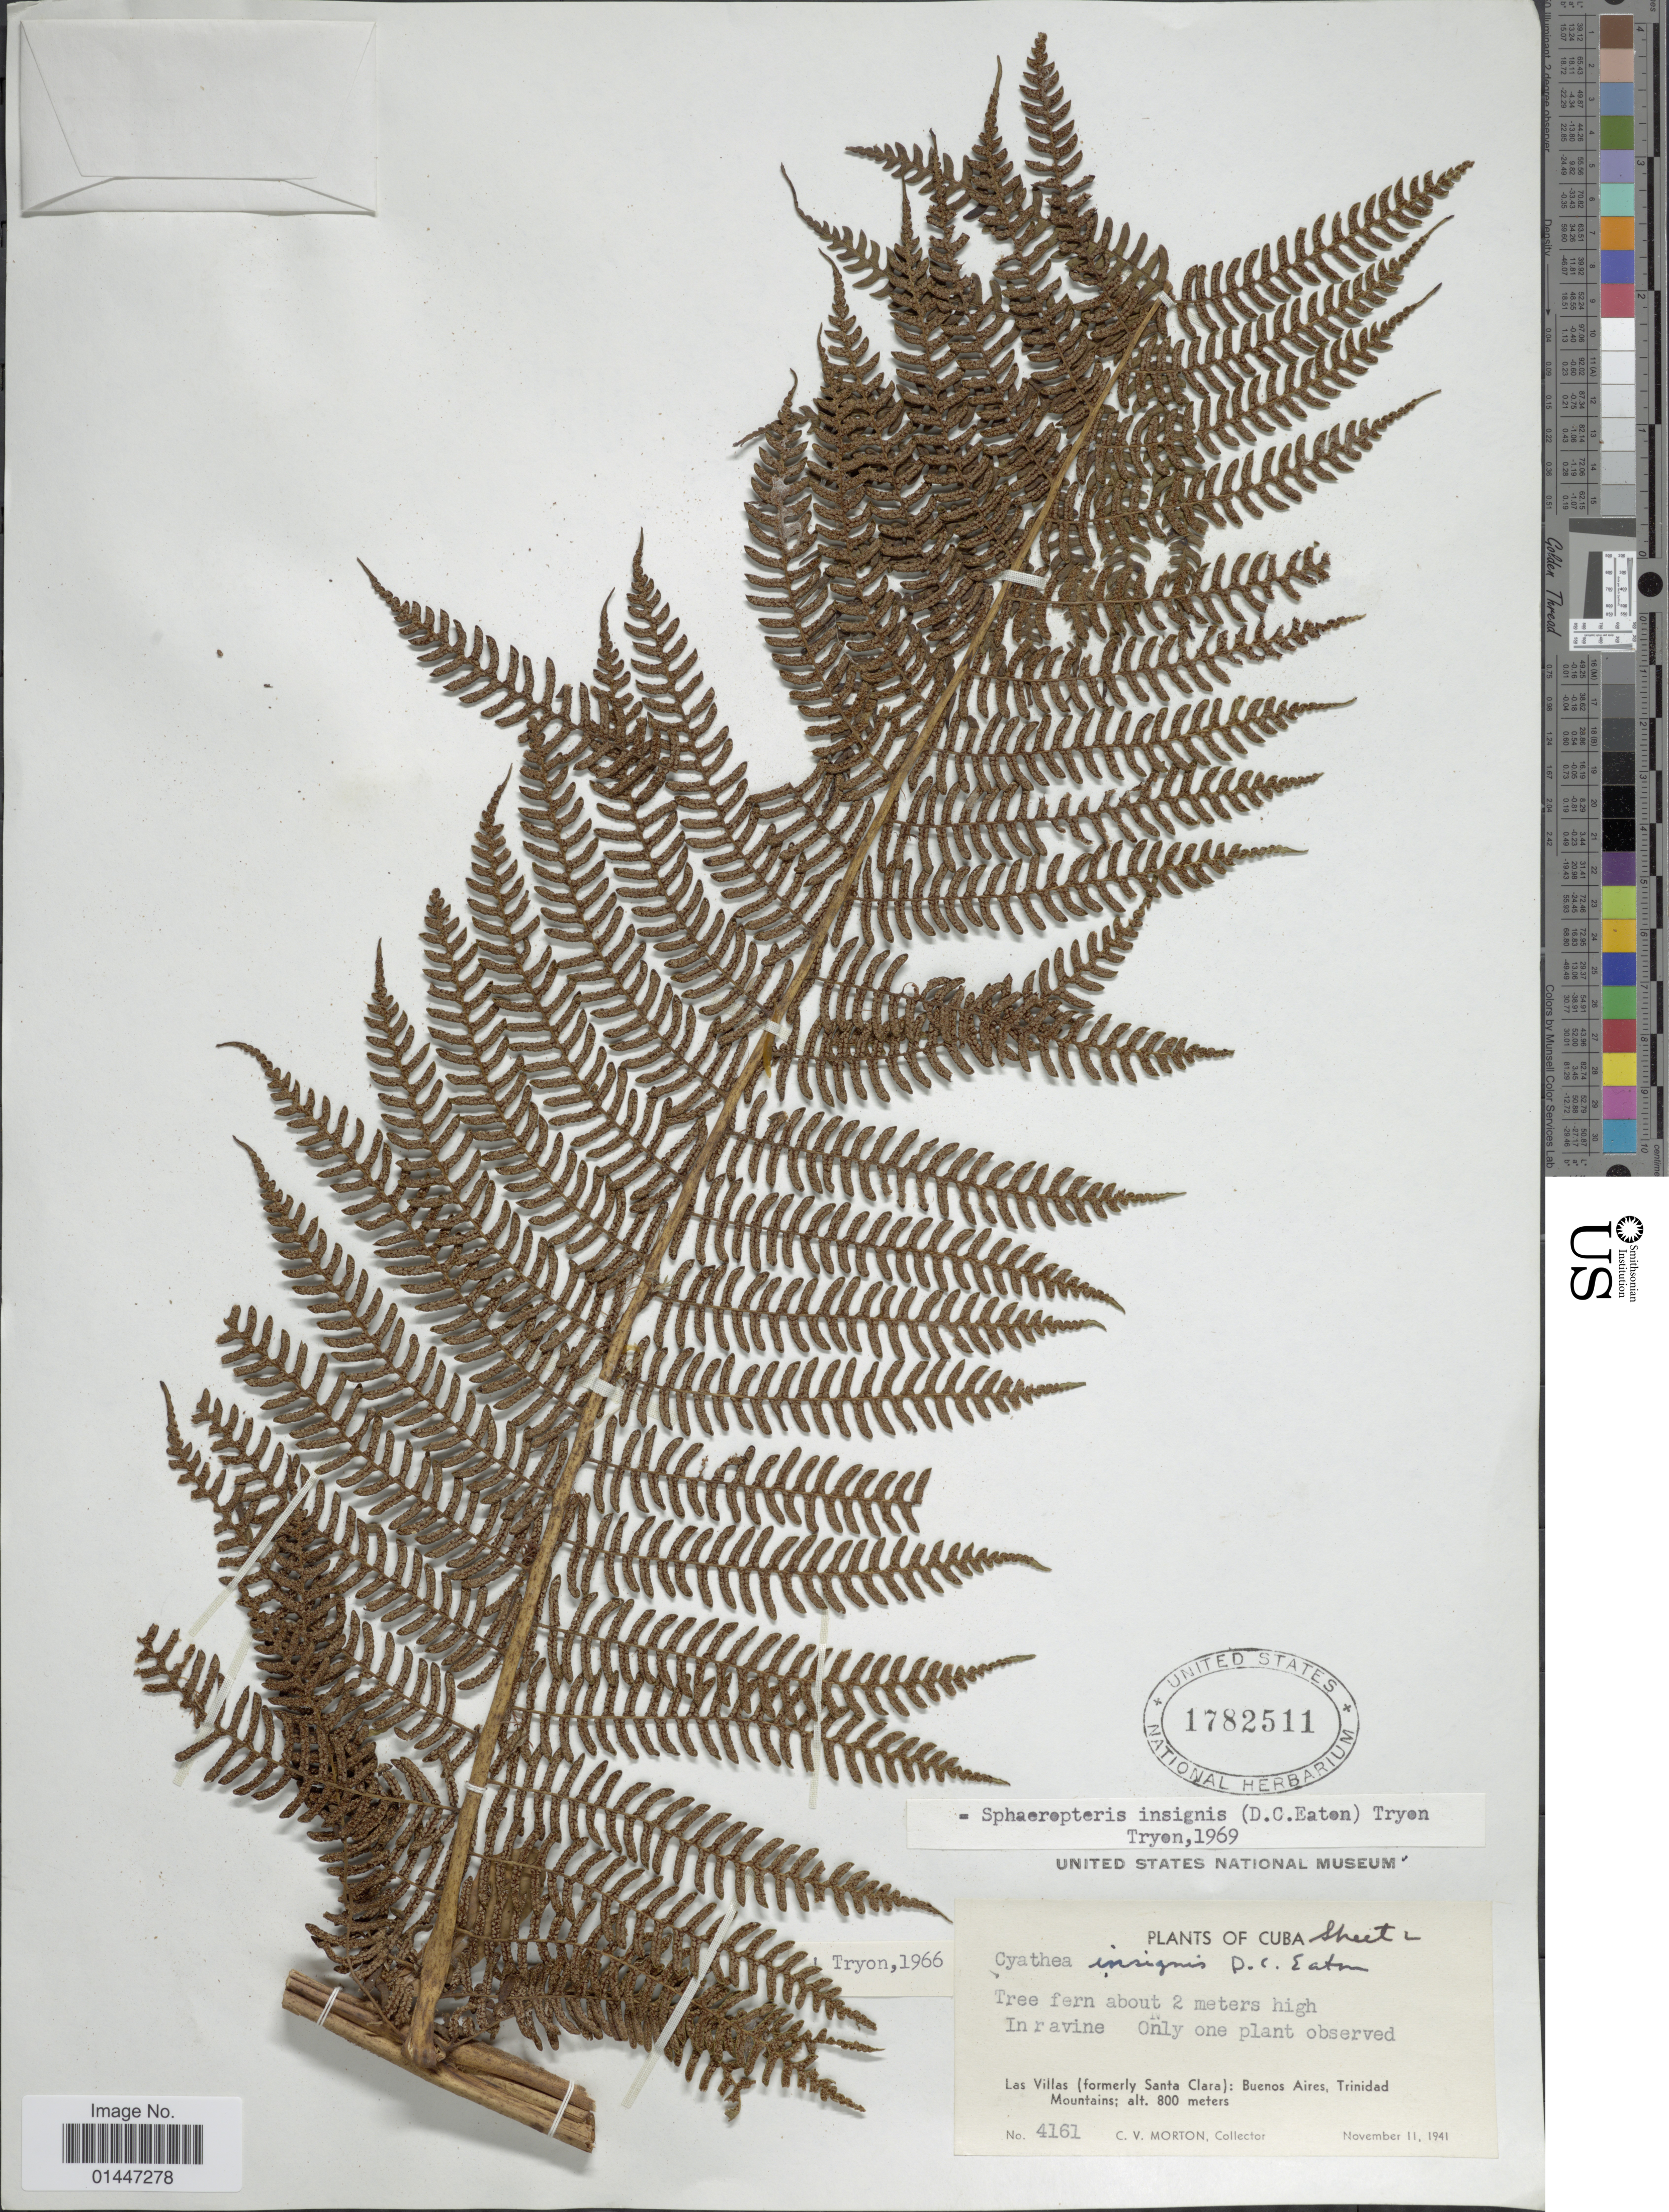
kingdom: Plantae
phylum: Tracheophyta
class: Polypodiopsida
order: Cyatheales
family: Cyatheaceae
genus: Sphaeropteris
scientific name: Sphaeropteris insignis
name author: (Eaton) R.M. Tryon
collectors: C. V. Morton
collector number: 4161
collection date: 1941-11-11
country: Cuba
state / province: Las Villas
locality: In ravine. Las Villas (formerly Santa Clara) : Buenos Aires, Trinidad Mountains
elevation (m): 800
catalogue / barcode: US 1782511